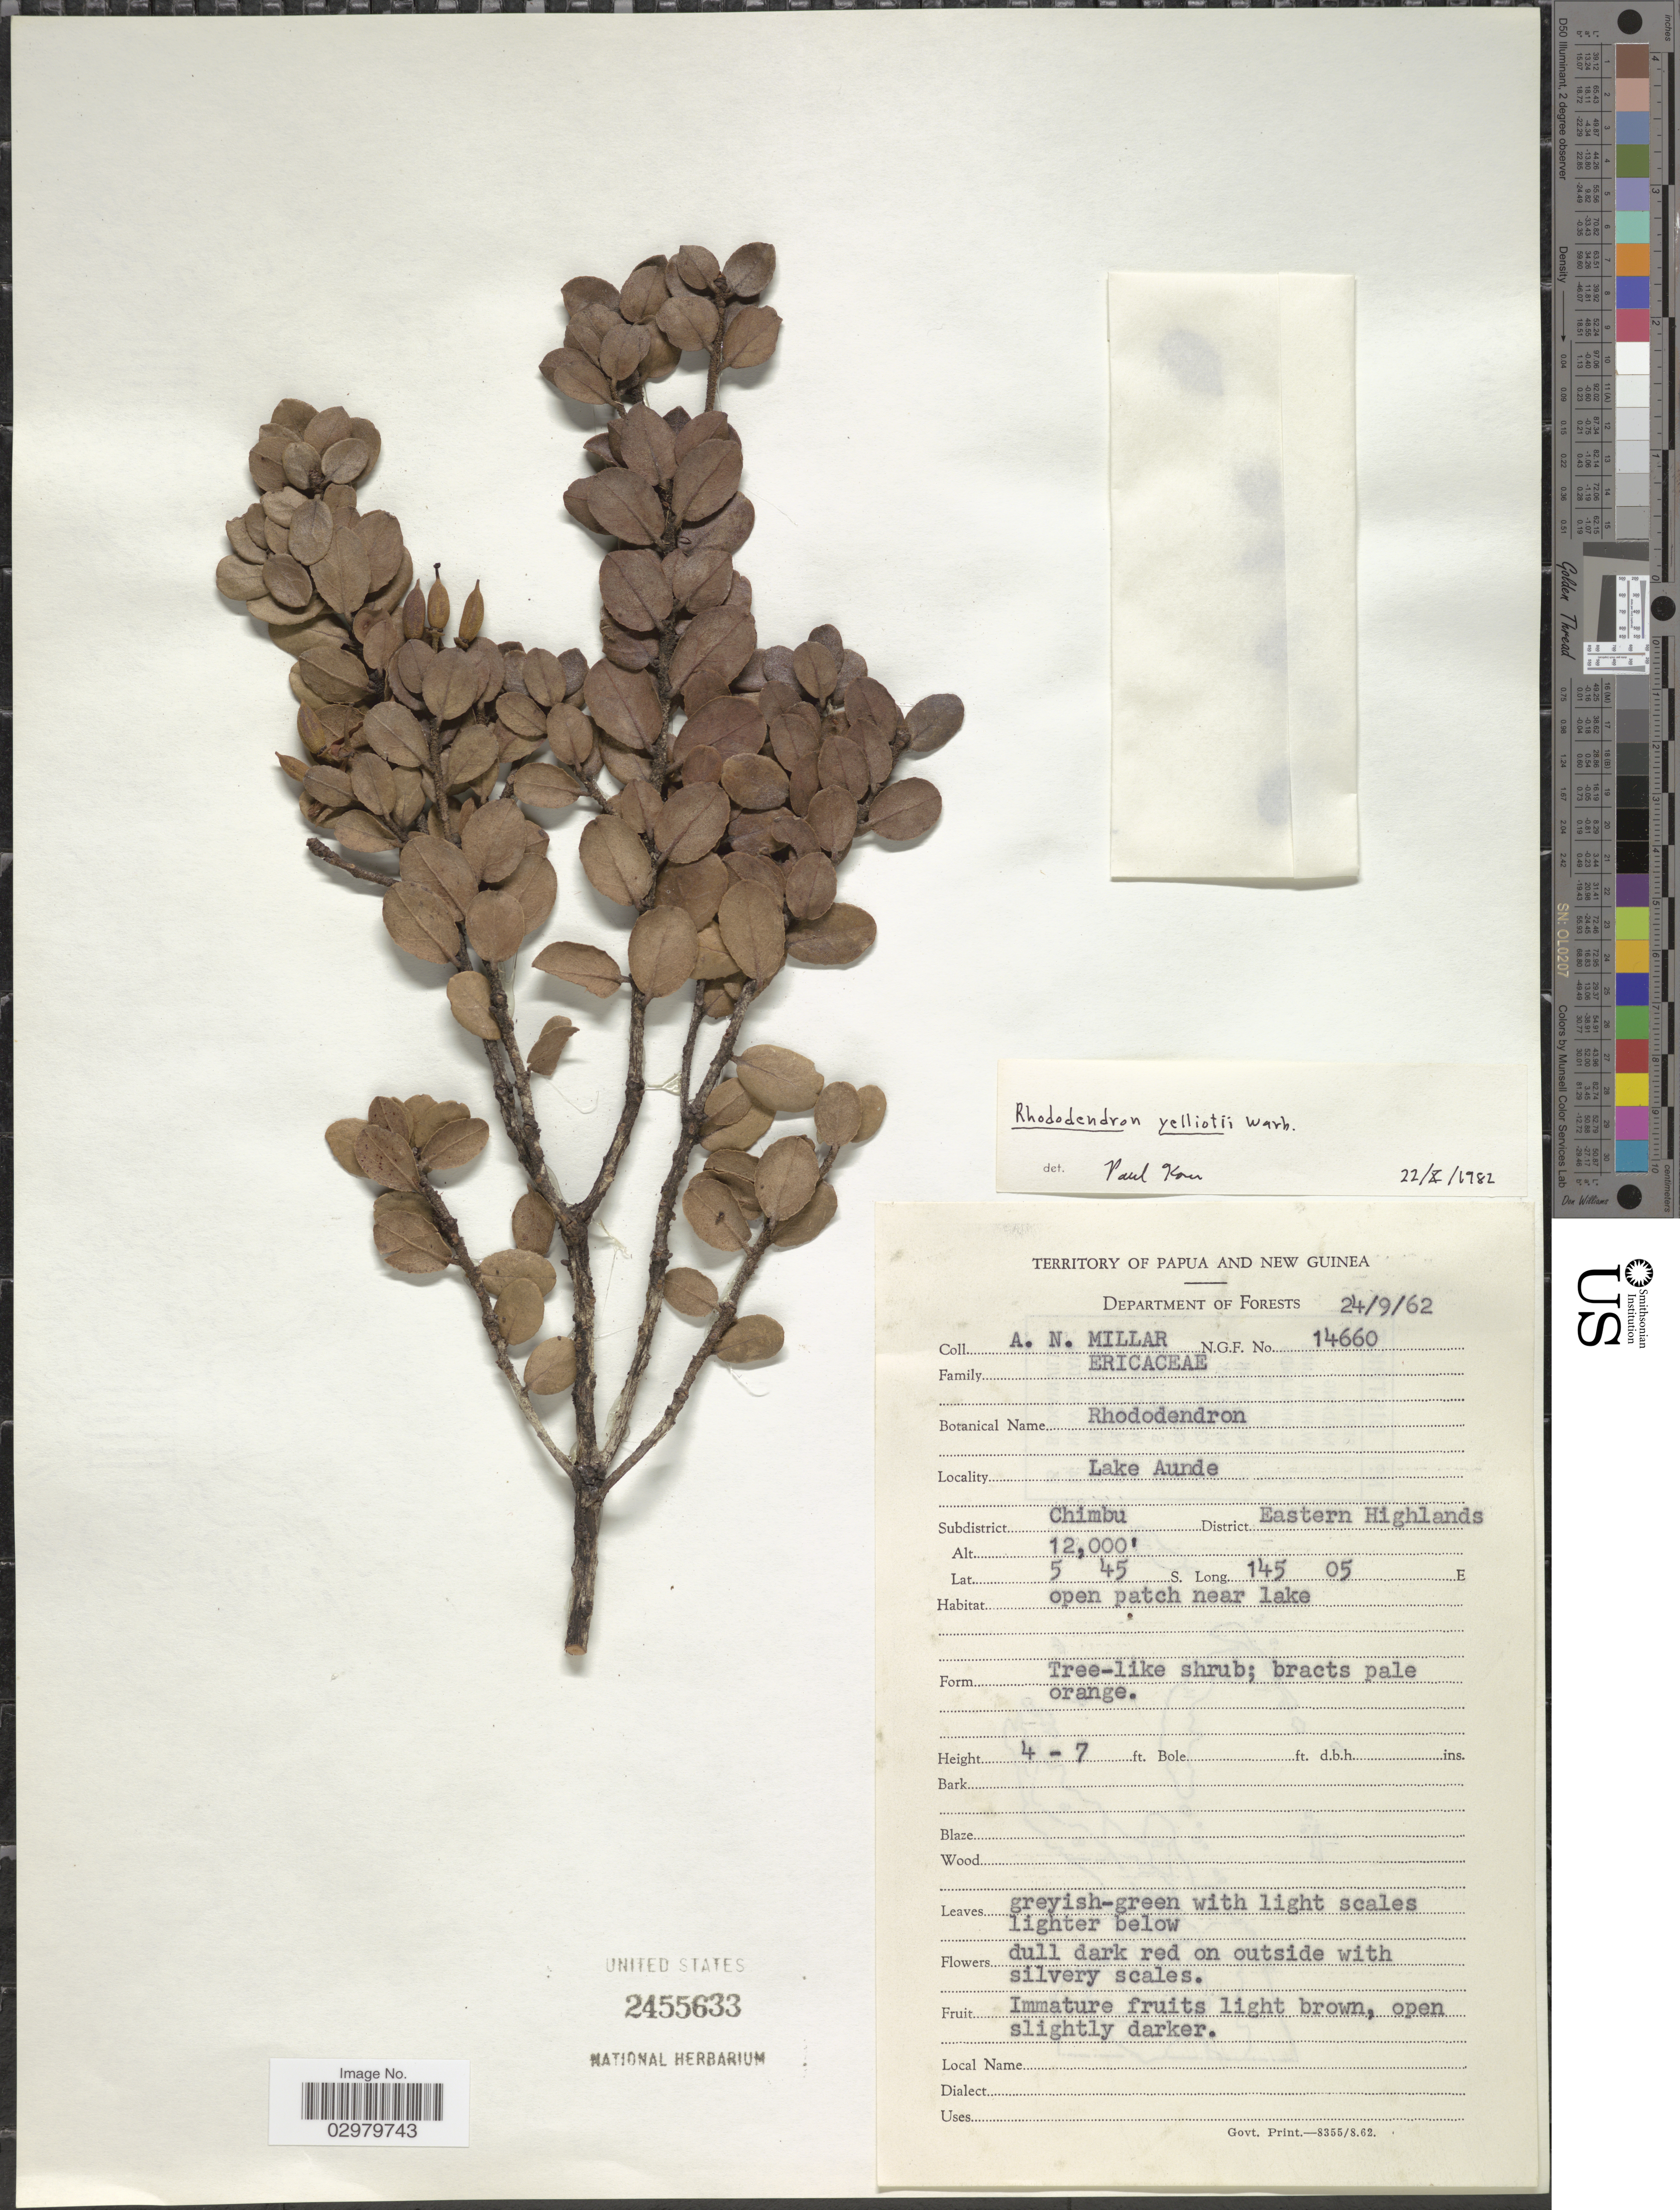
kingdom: Plantae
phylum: Tracheophyta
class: Magnoliopsida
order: Ericales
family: Ericaceae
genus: Rhododendron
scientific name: Rhododendron yelliottii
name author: Warb.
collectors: A. Millar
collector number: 14660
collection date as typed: Transcribed d/m/y: 24/9/62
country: Papua New Guinea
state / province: Chimbu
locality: Territory of Papua and New Guinea. Lake Aunde. Subdistrict Chimbu, District Eastern Highlands.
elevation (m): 3658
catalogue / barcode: US 2455633